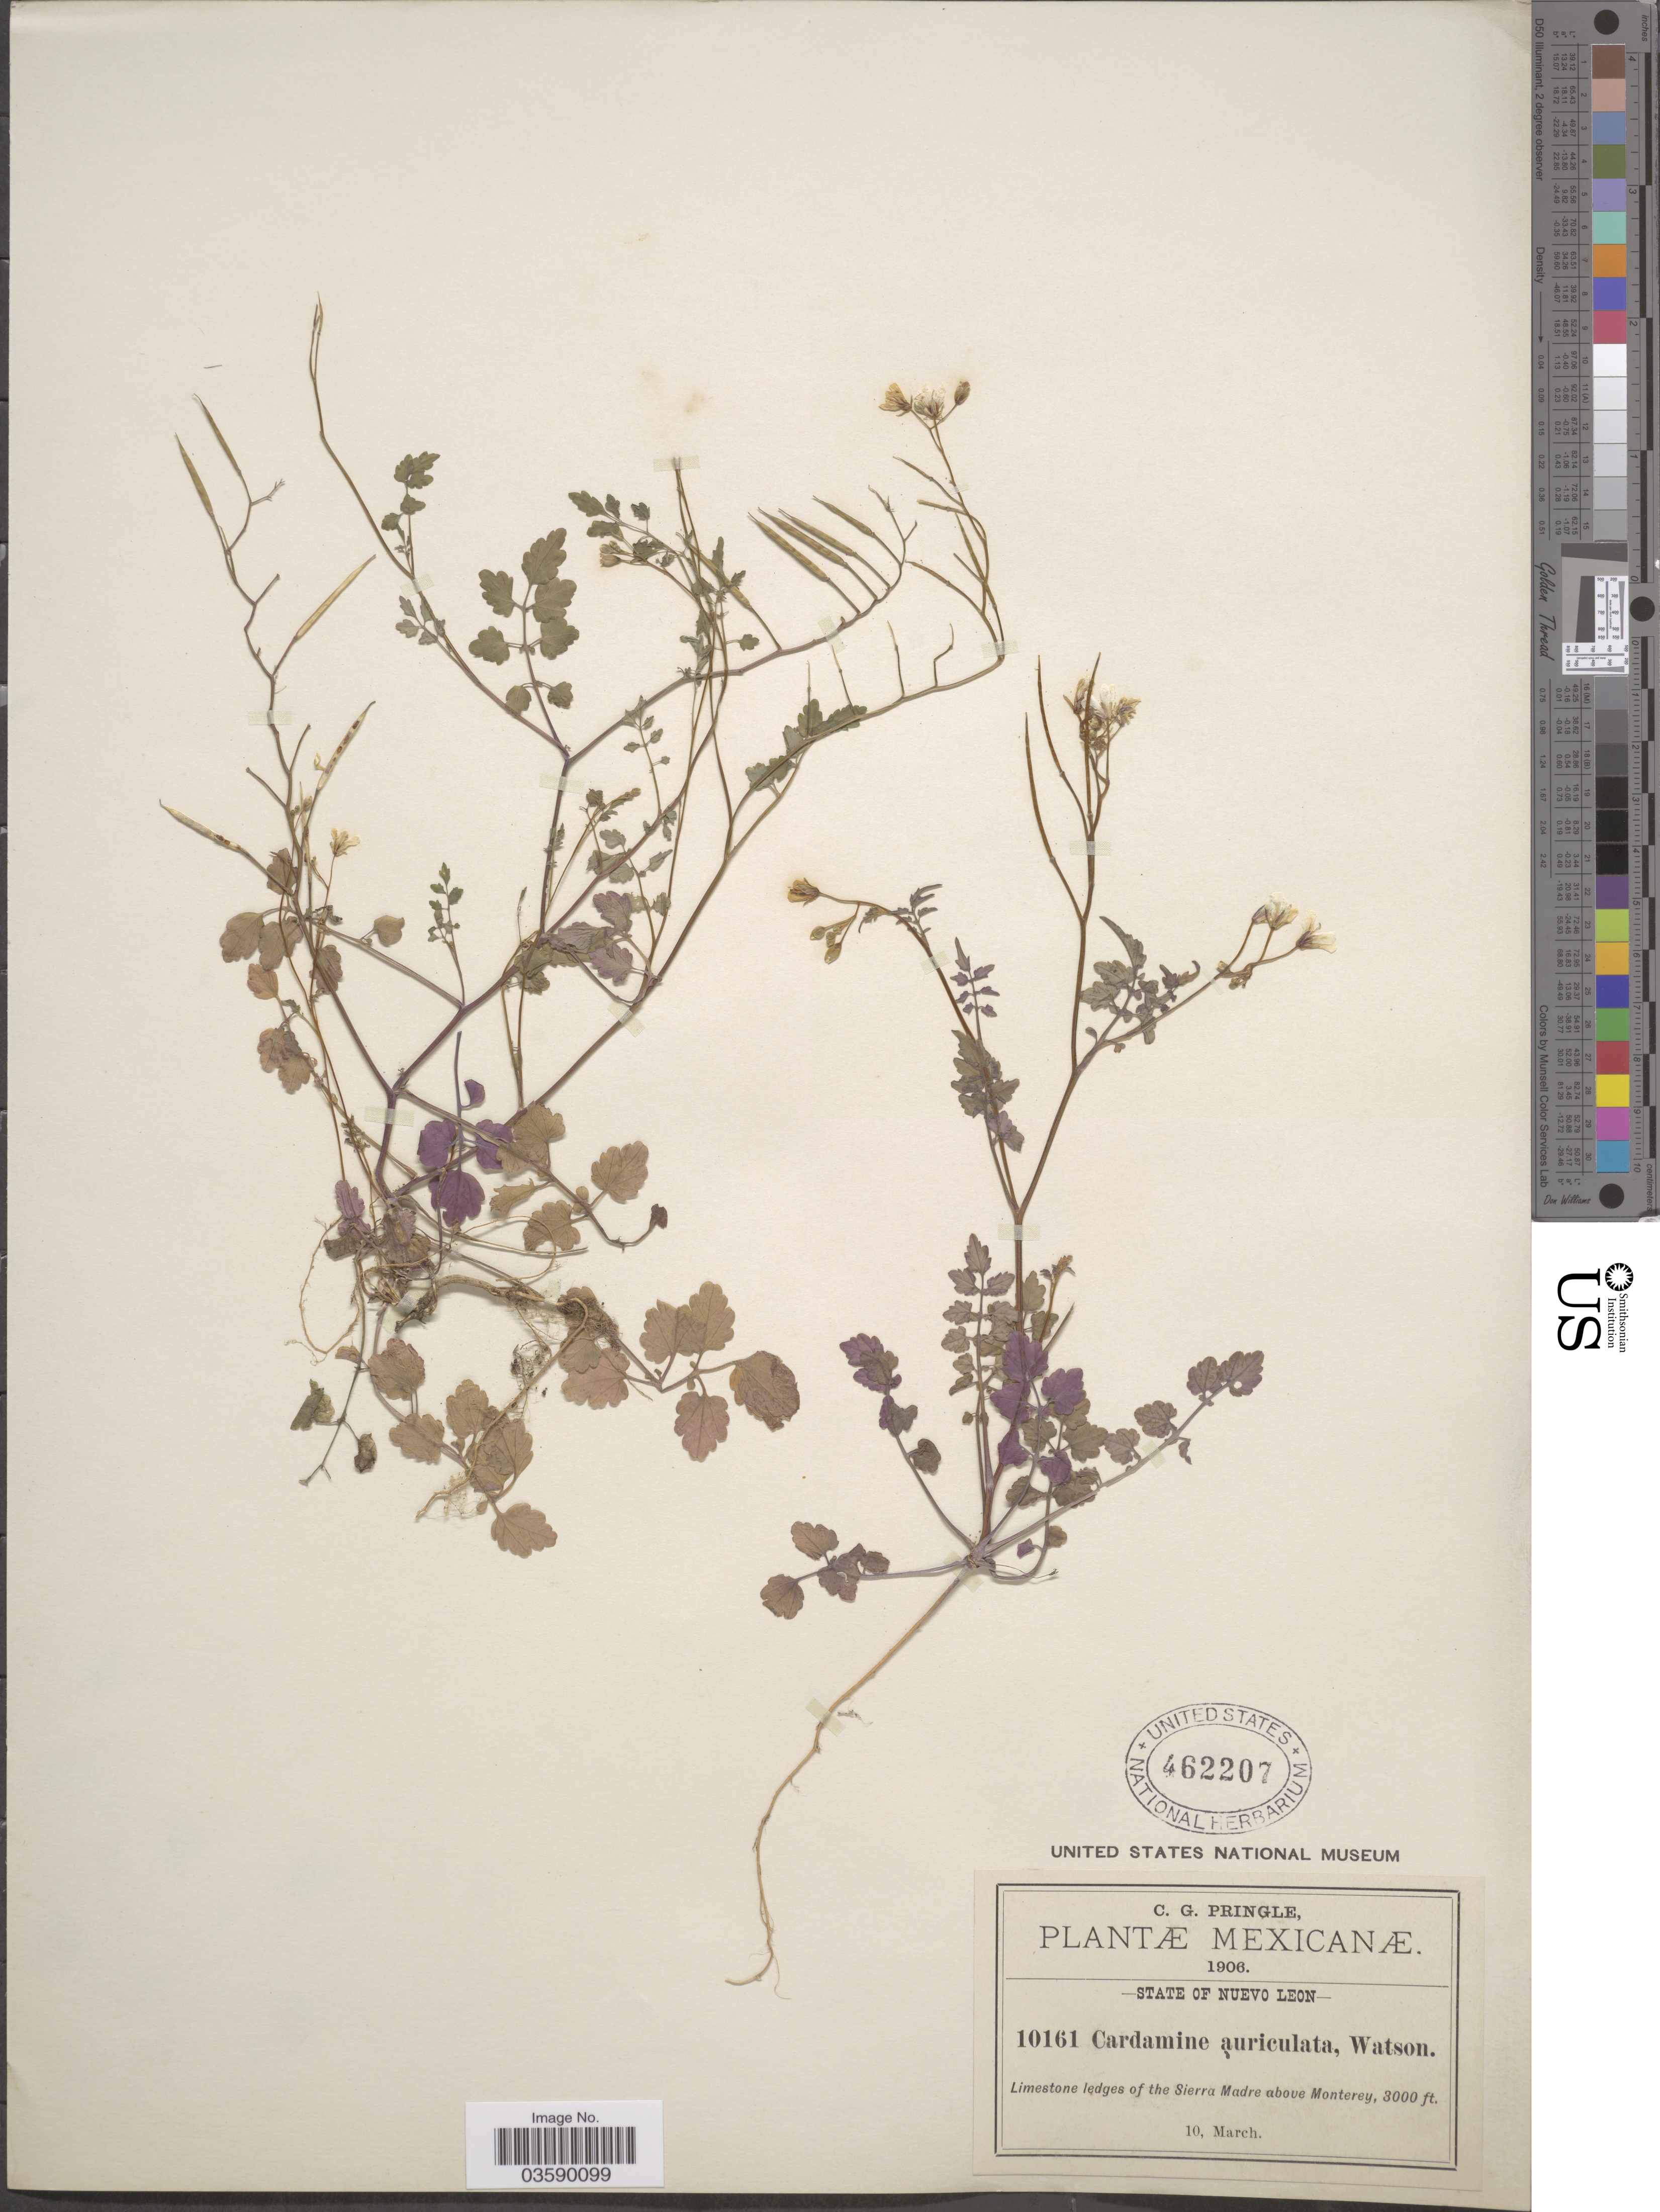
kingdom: Plantae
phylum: Tracheophyta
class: Magnoliopsida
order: Brassicales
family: Brassicaceae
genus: Cardamine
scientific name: Cardamine auriculata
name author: S. Watson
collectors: C. G. Pringle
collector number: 10161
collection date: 1906-03-10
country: Mexico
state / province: Nuevo León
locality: ]Limestone ledges of the Sierra Madre above Monterey.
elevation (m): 914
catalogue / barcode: US 462207